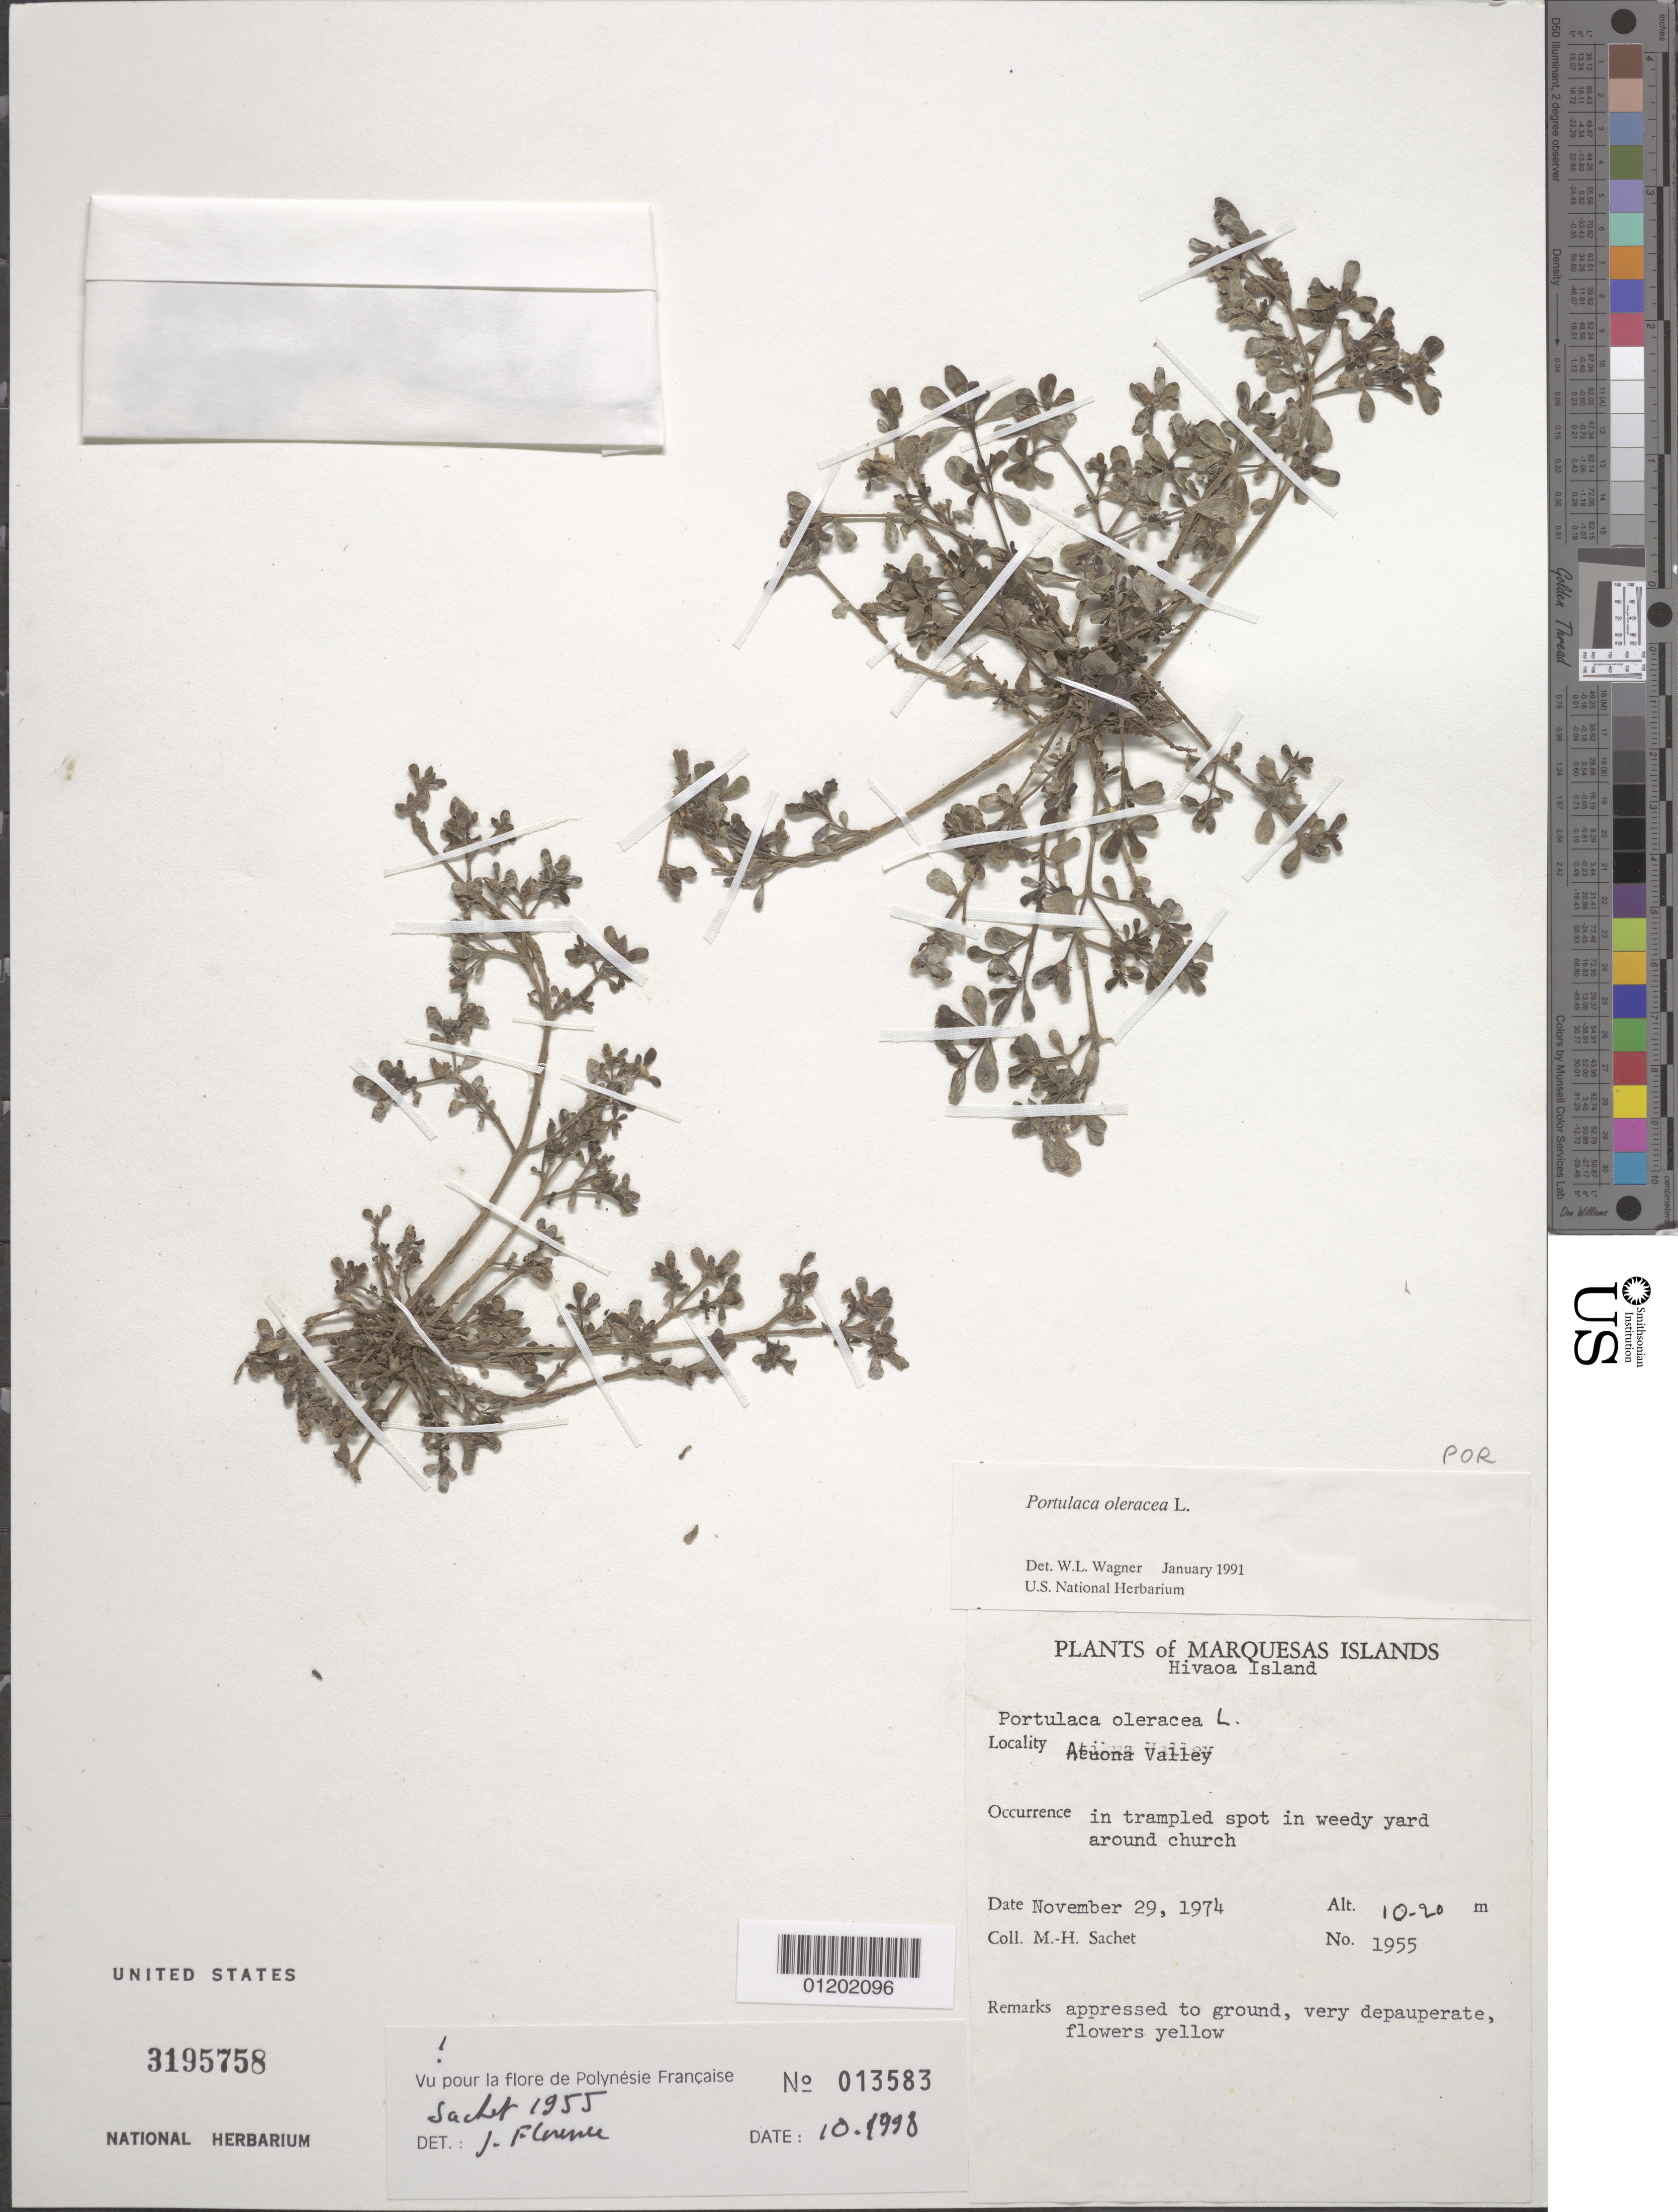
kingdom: Plantae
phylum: Tracheophyta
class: Magnoliopsida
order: Caryophyllales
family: Portulacaceae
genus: Portulaca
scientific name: Portulaca oleracea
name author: L.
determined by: Wagner, W. L., (BOT), Smithsonian Institution - National Museum of Natural History (UNITED STATES)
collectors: M.-H. Sachet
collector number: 1955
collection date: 1974-11-29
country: French Polynesia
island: Hiva Oa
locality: Atuona Valley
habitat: In trampled spot in weedy yard around church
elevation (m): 10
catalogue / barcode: US 3195758